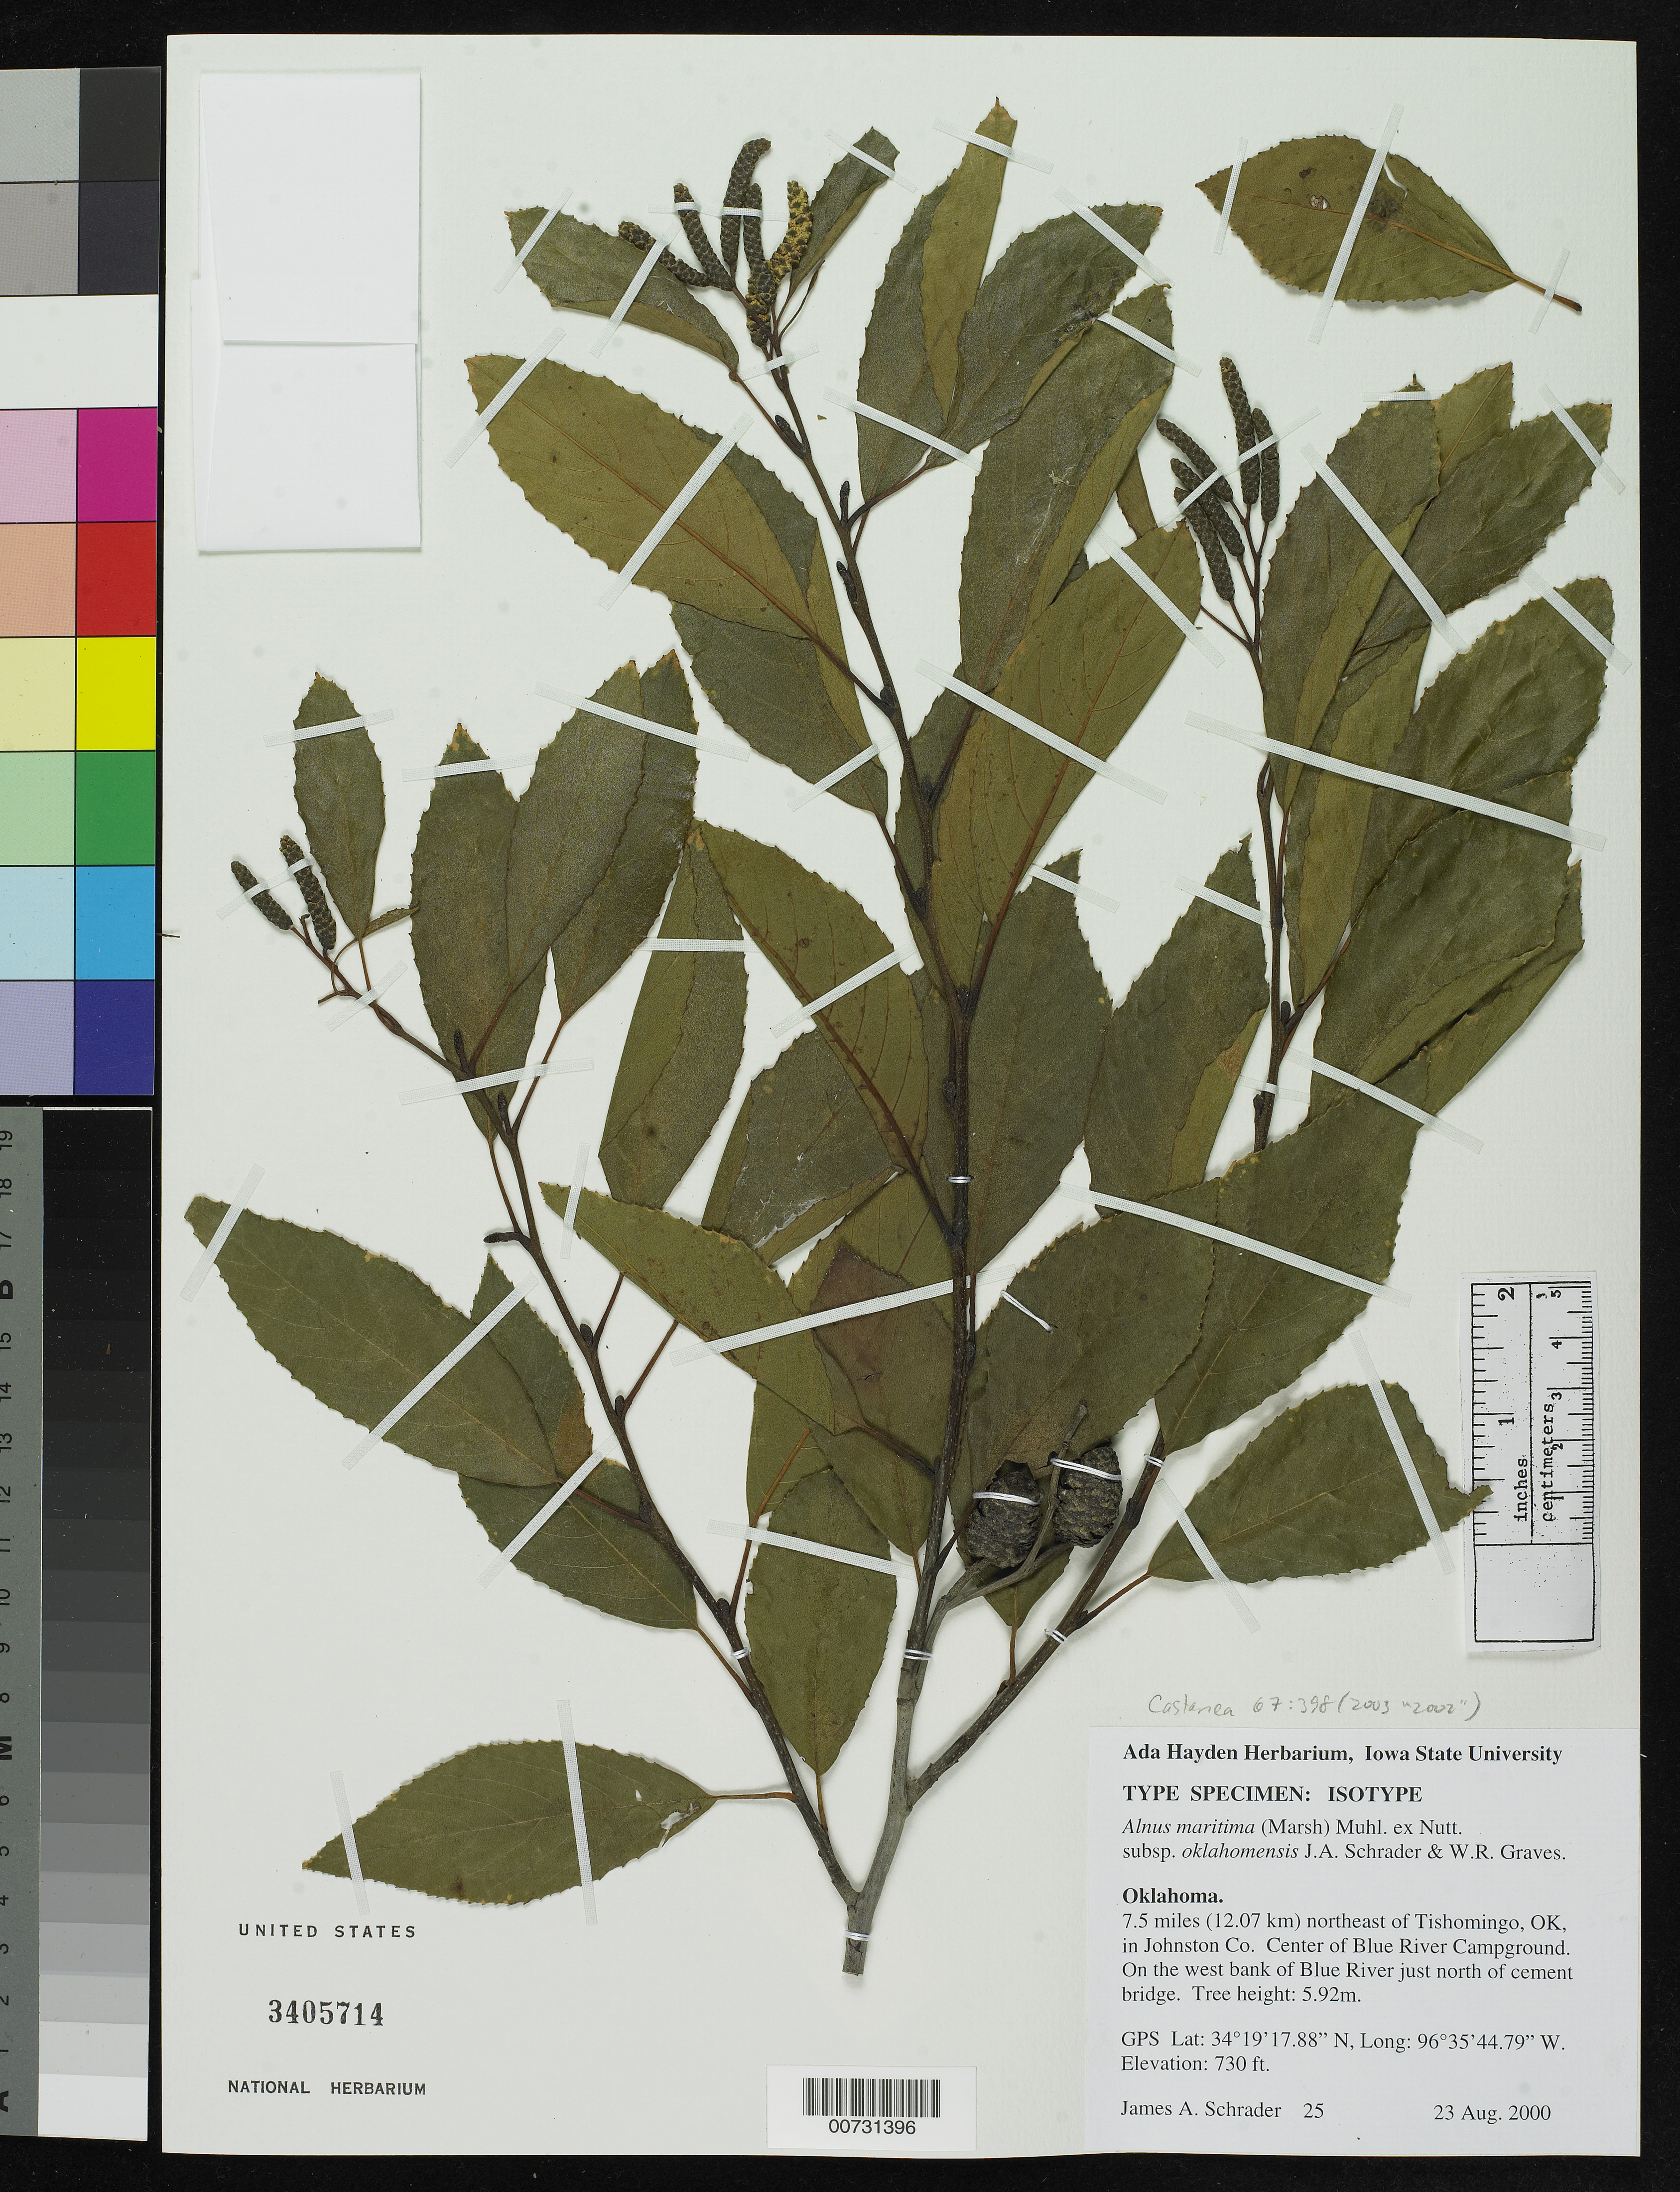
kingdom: Plantae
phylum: Tracheophyta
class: Magnoliopsida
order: Fagales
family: Betulaceae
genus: Alnus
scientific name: Alnus maritima subsp. oklahomensis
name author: J.A. Schrad. & W.R. Graves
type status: Isotype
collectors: J. A. Schrader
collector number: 25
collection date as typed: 23 Aug 2000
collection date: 2000-08-23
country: United States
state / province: Oklahoma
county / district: Johnston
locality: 7.5 miles (12.07 km) northeast of Tishomingo, OK, in Johnston Co. Center of Blue River Campground. On the west bank of Blue River just north of cement bridge.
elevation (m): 223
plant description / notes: Holotype at ISC.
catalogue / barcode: US 3405714